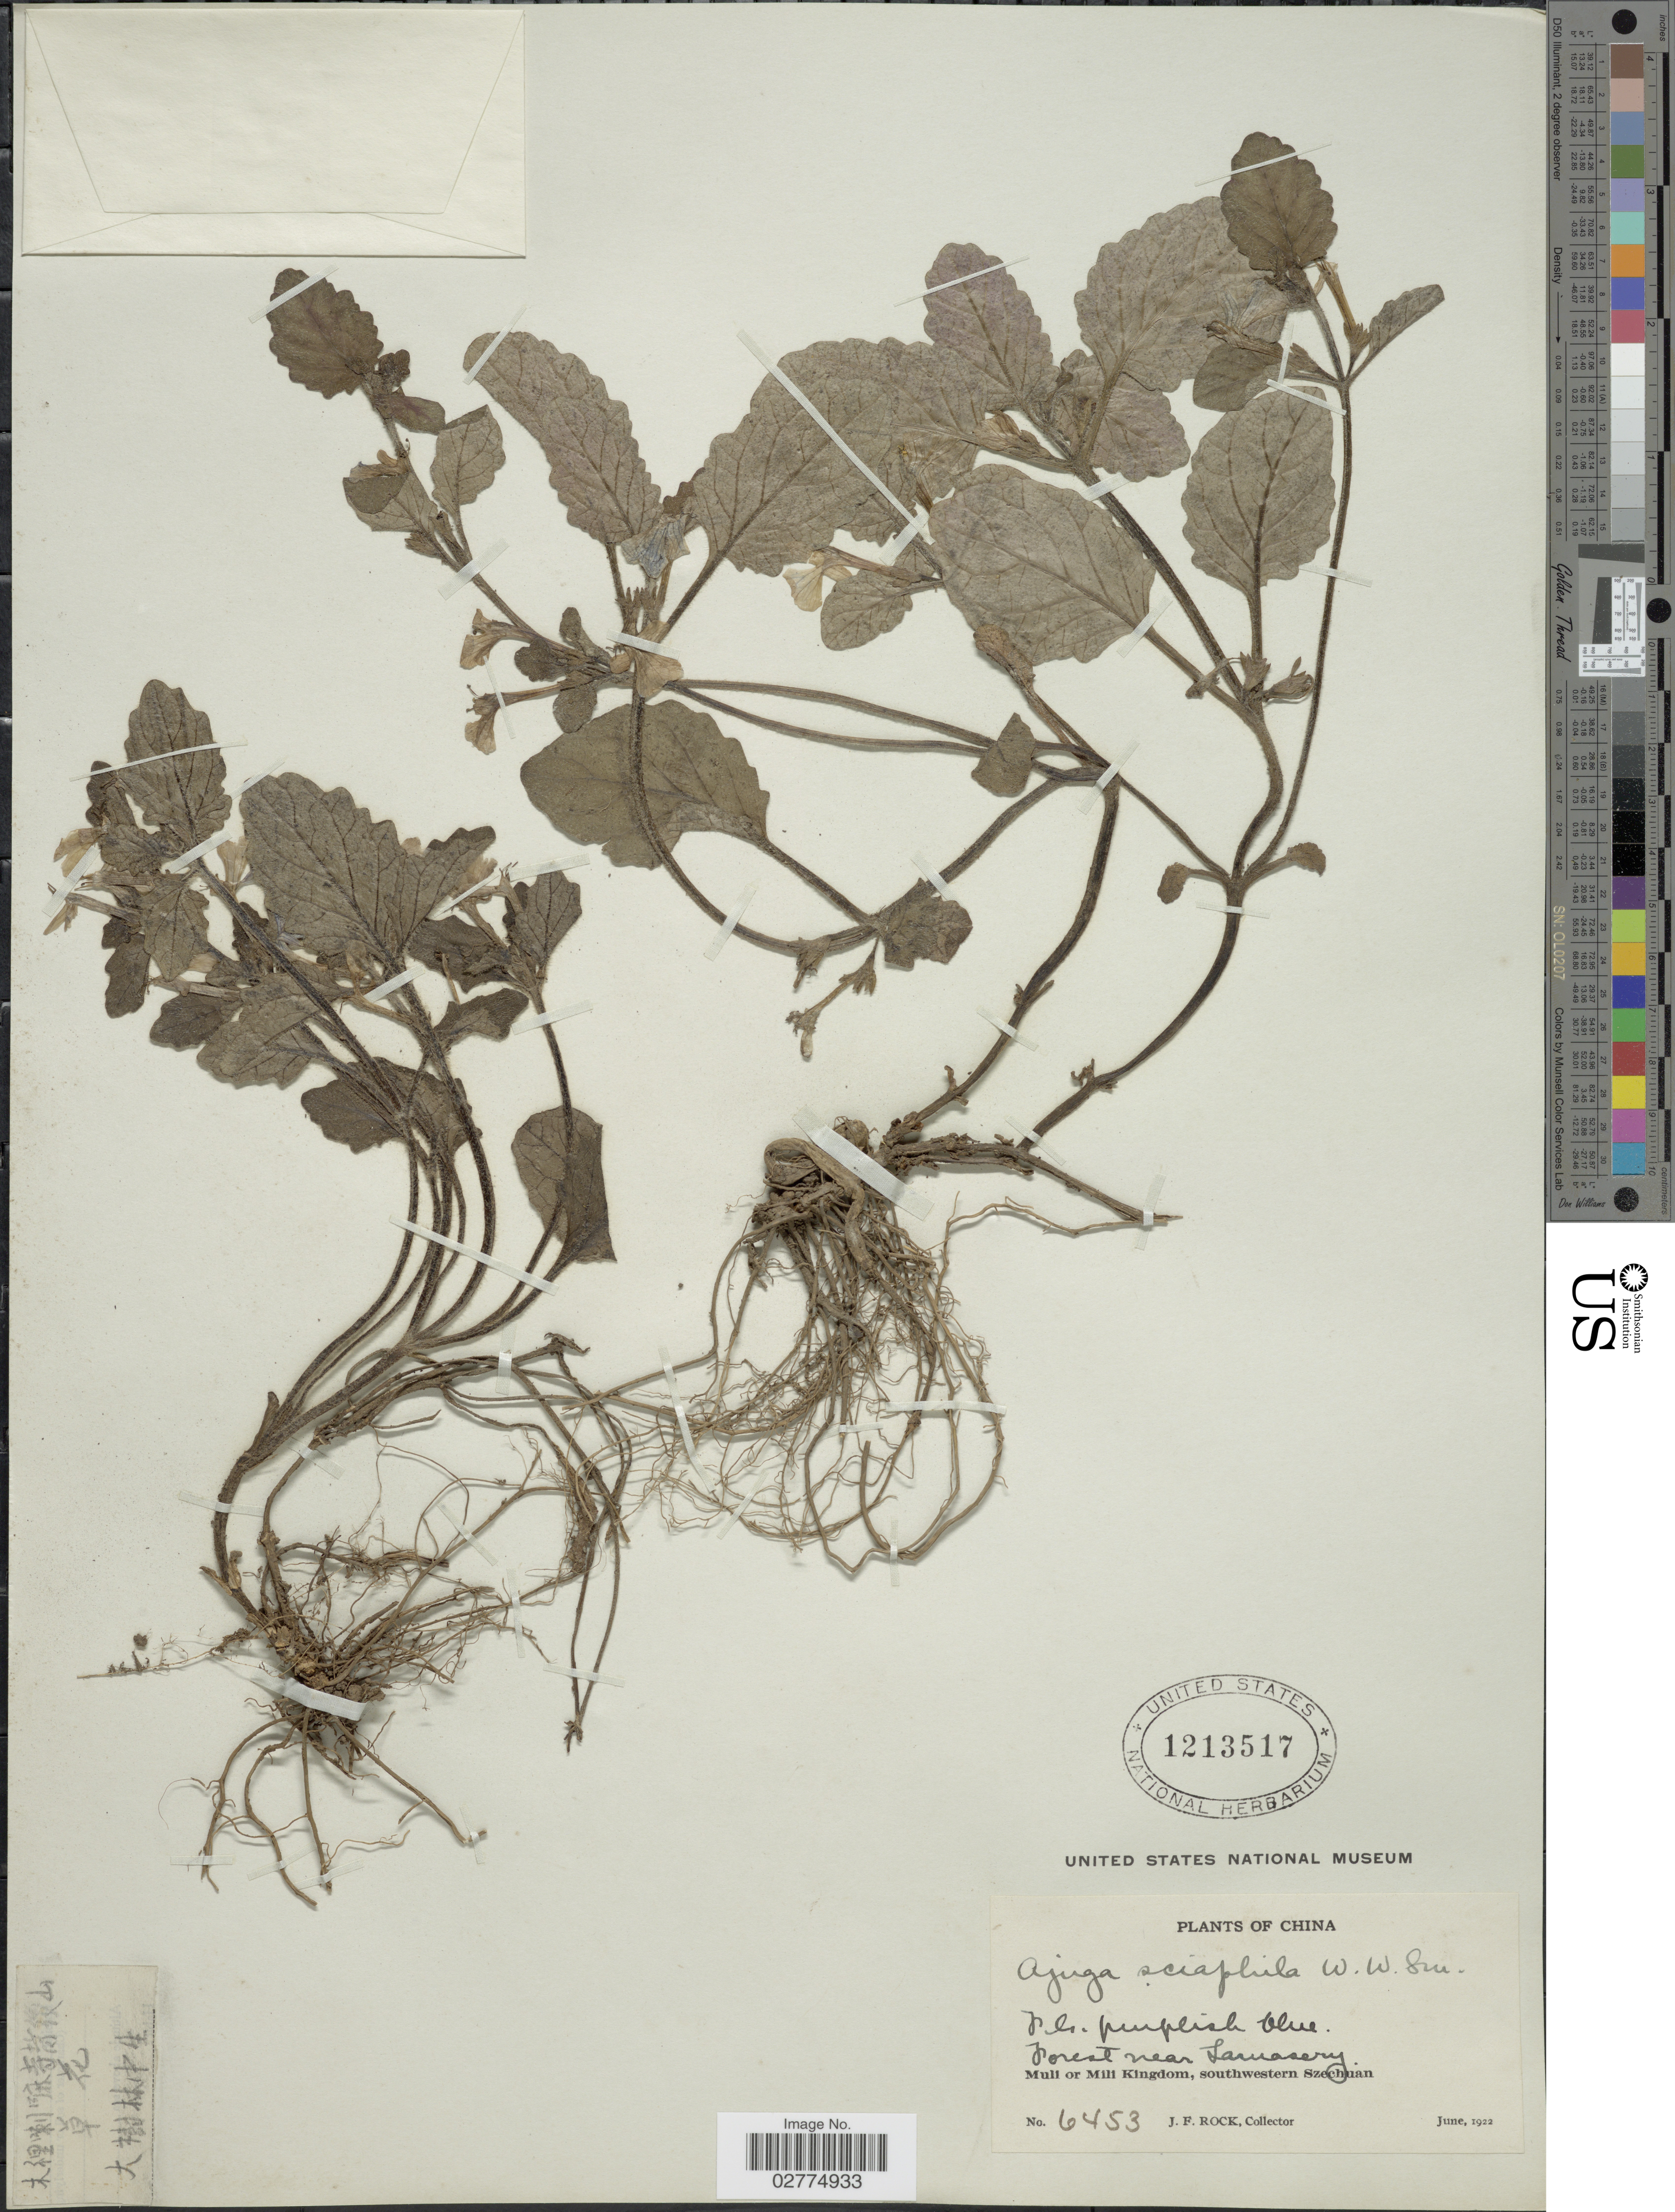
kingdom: Plantae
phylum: Tracheophyta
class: Magnoliopsida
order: Lamiales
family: Lamiaceae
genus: Ajuga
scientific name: Ajuga sciaphila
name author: W.W. Sm.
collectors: J. Rock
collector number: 6453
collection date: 1922-06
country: China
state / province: Sichuan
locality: Forest near Laruasery. Muli or Mili Kingdom, southwestern Szechuan.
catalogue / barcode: US 1213517